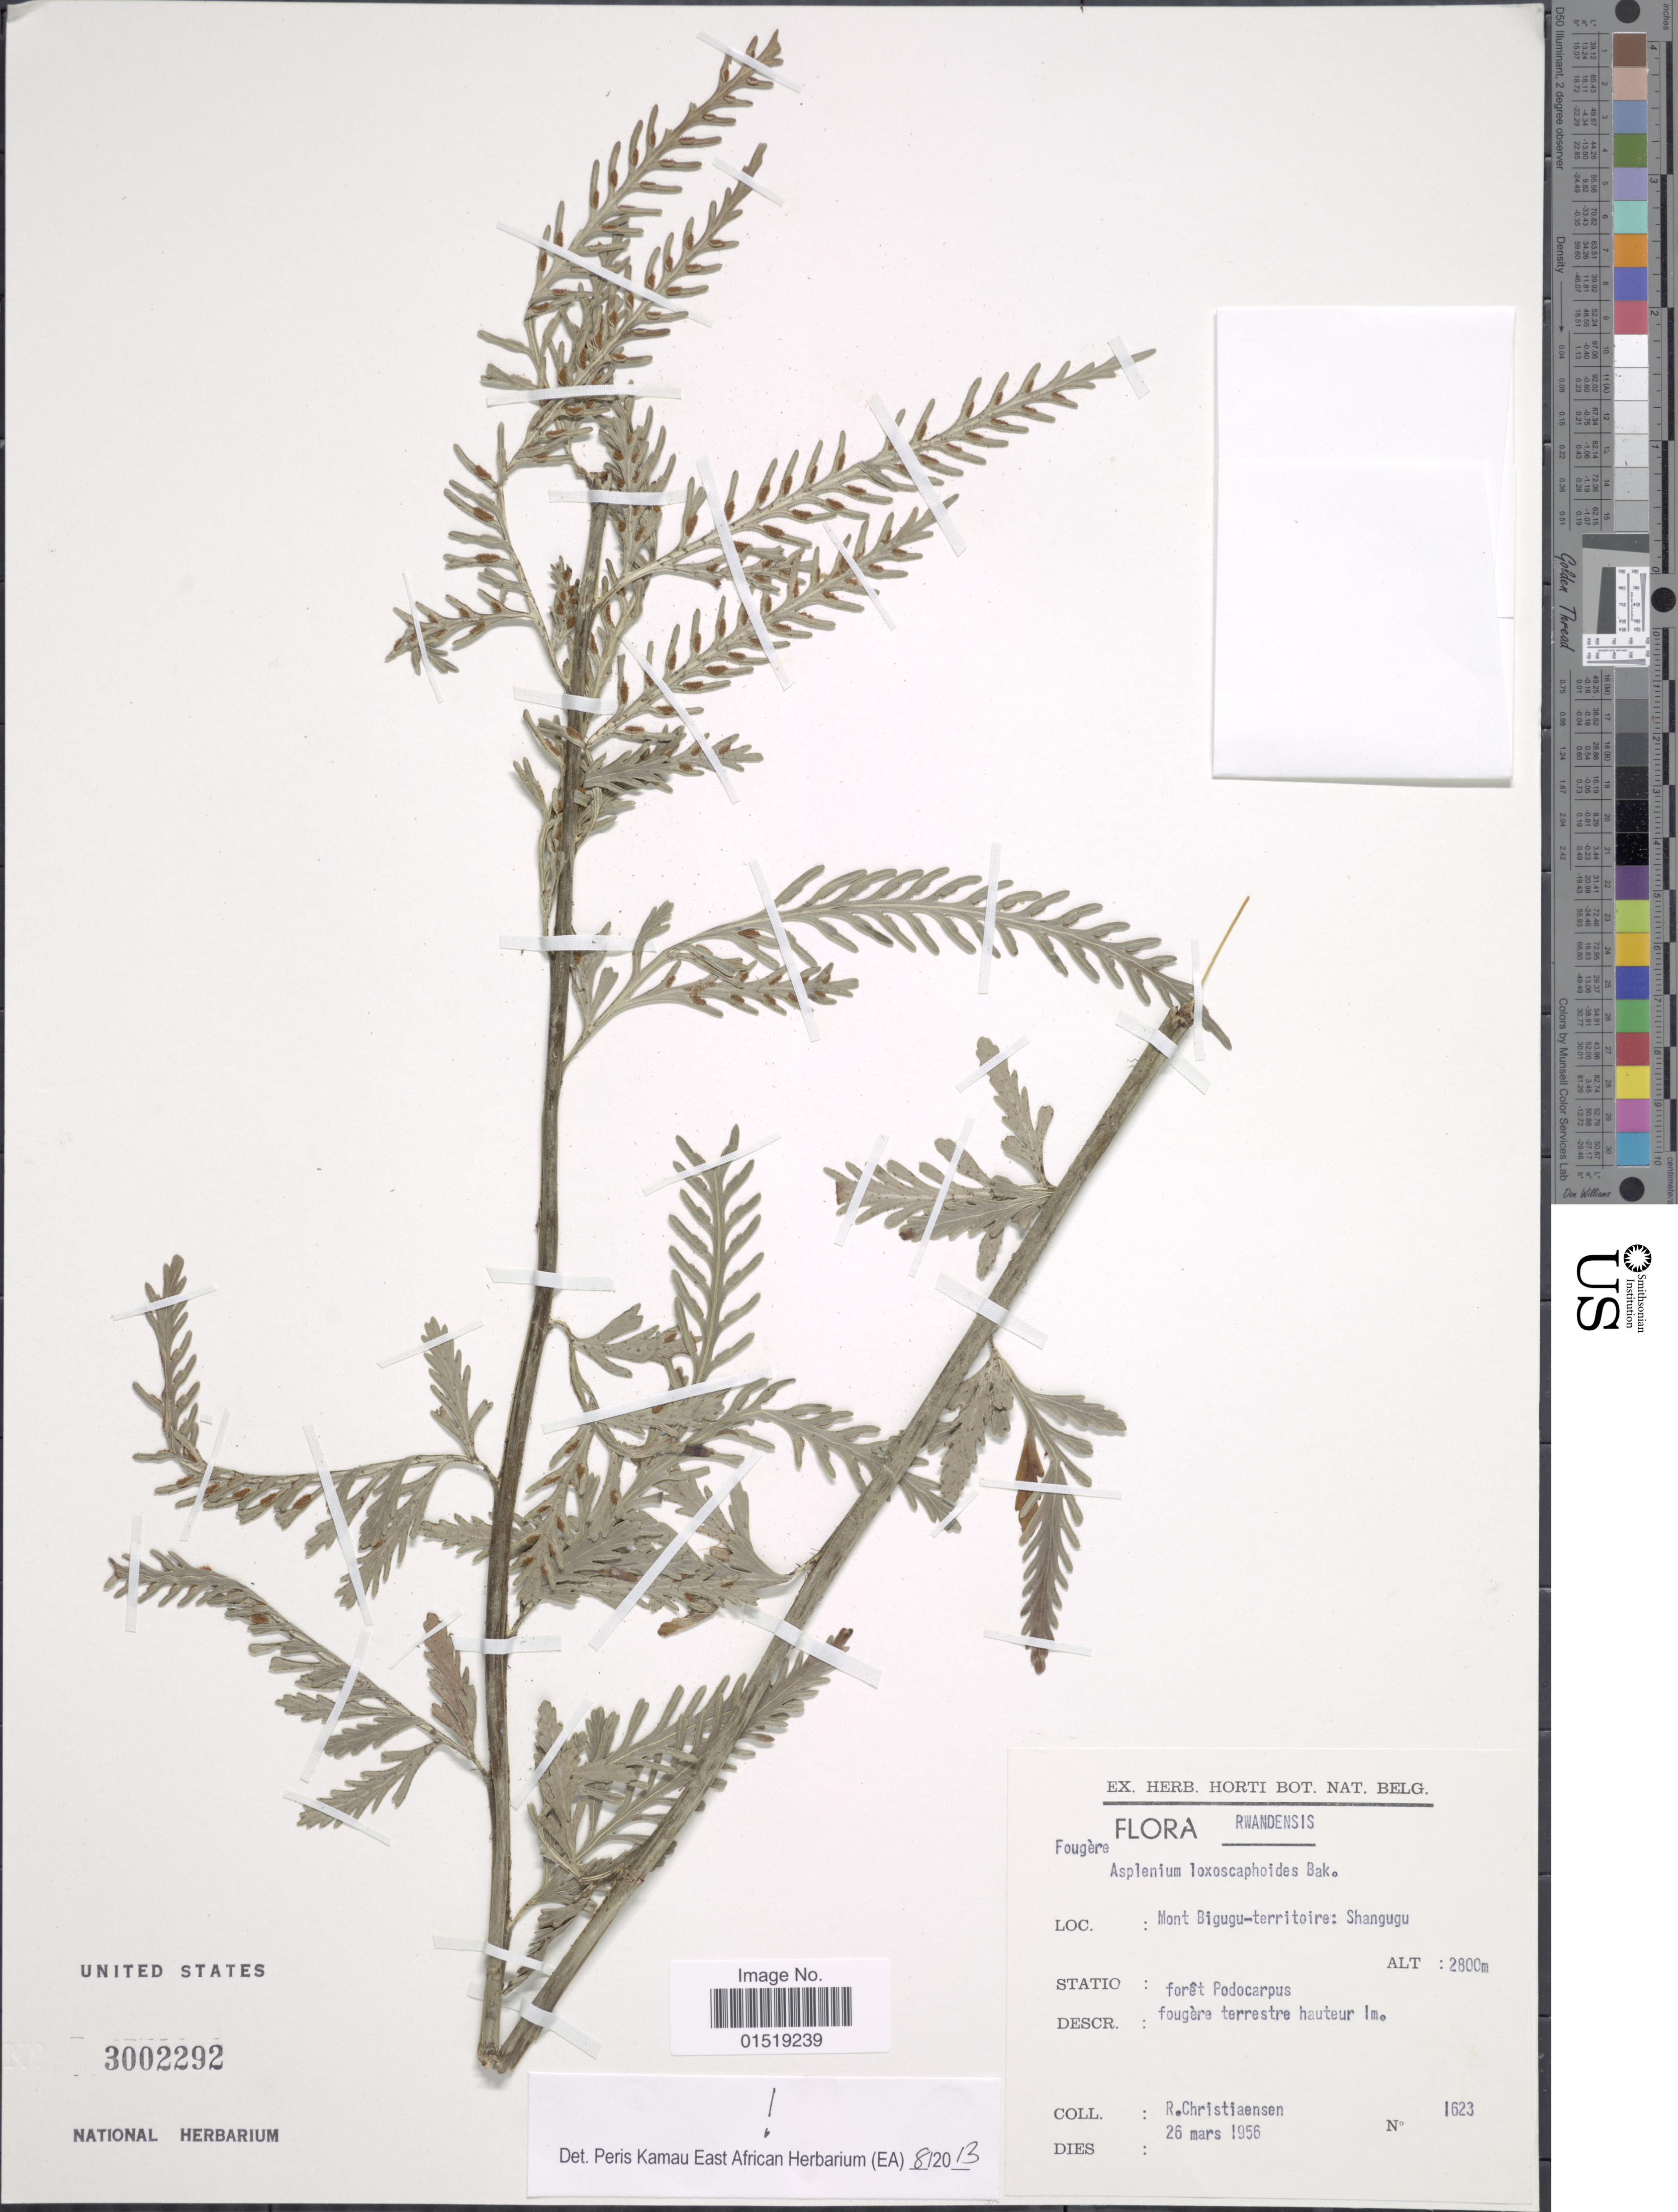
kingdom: Plantae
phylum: Tracheophyta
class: Polypodiopsida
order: Polypodiales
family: Aspleniaceae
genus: Asplenium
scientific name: Asplenium loxoscaphoides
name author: Baker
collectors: R. Christiaensen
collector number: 1623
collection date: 1956-03-26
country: Rwanda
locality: Mont Bigugu-territoire: Shangugu.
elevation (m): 2800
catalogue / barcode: US 3002292